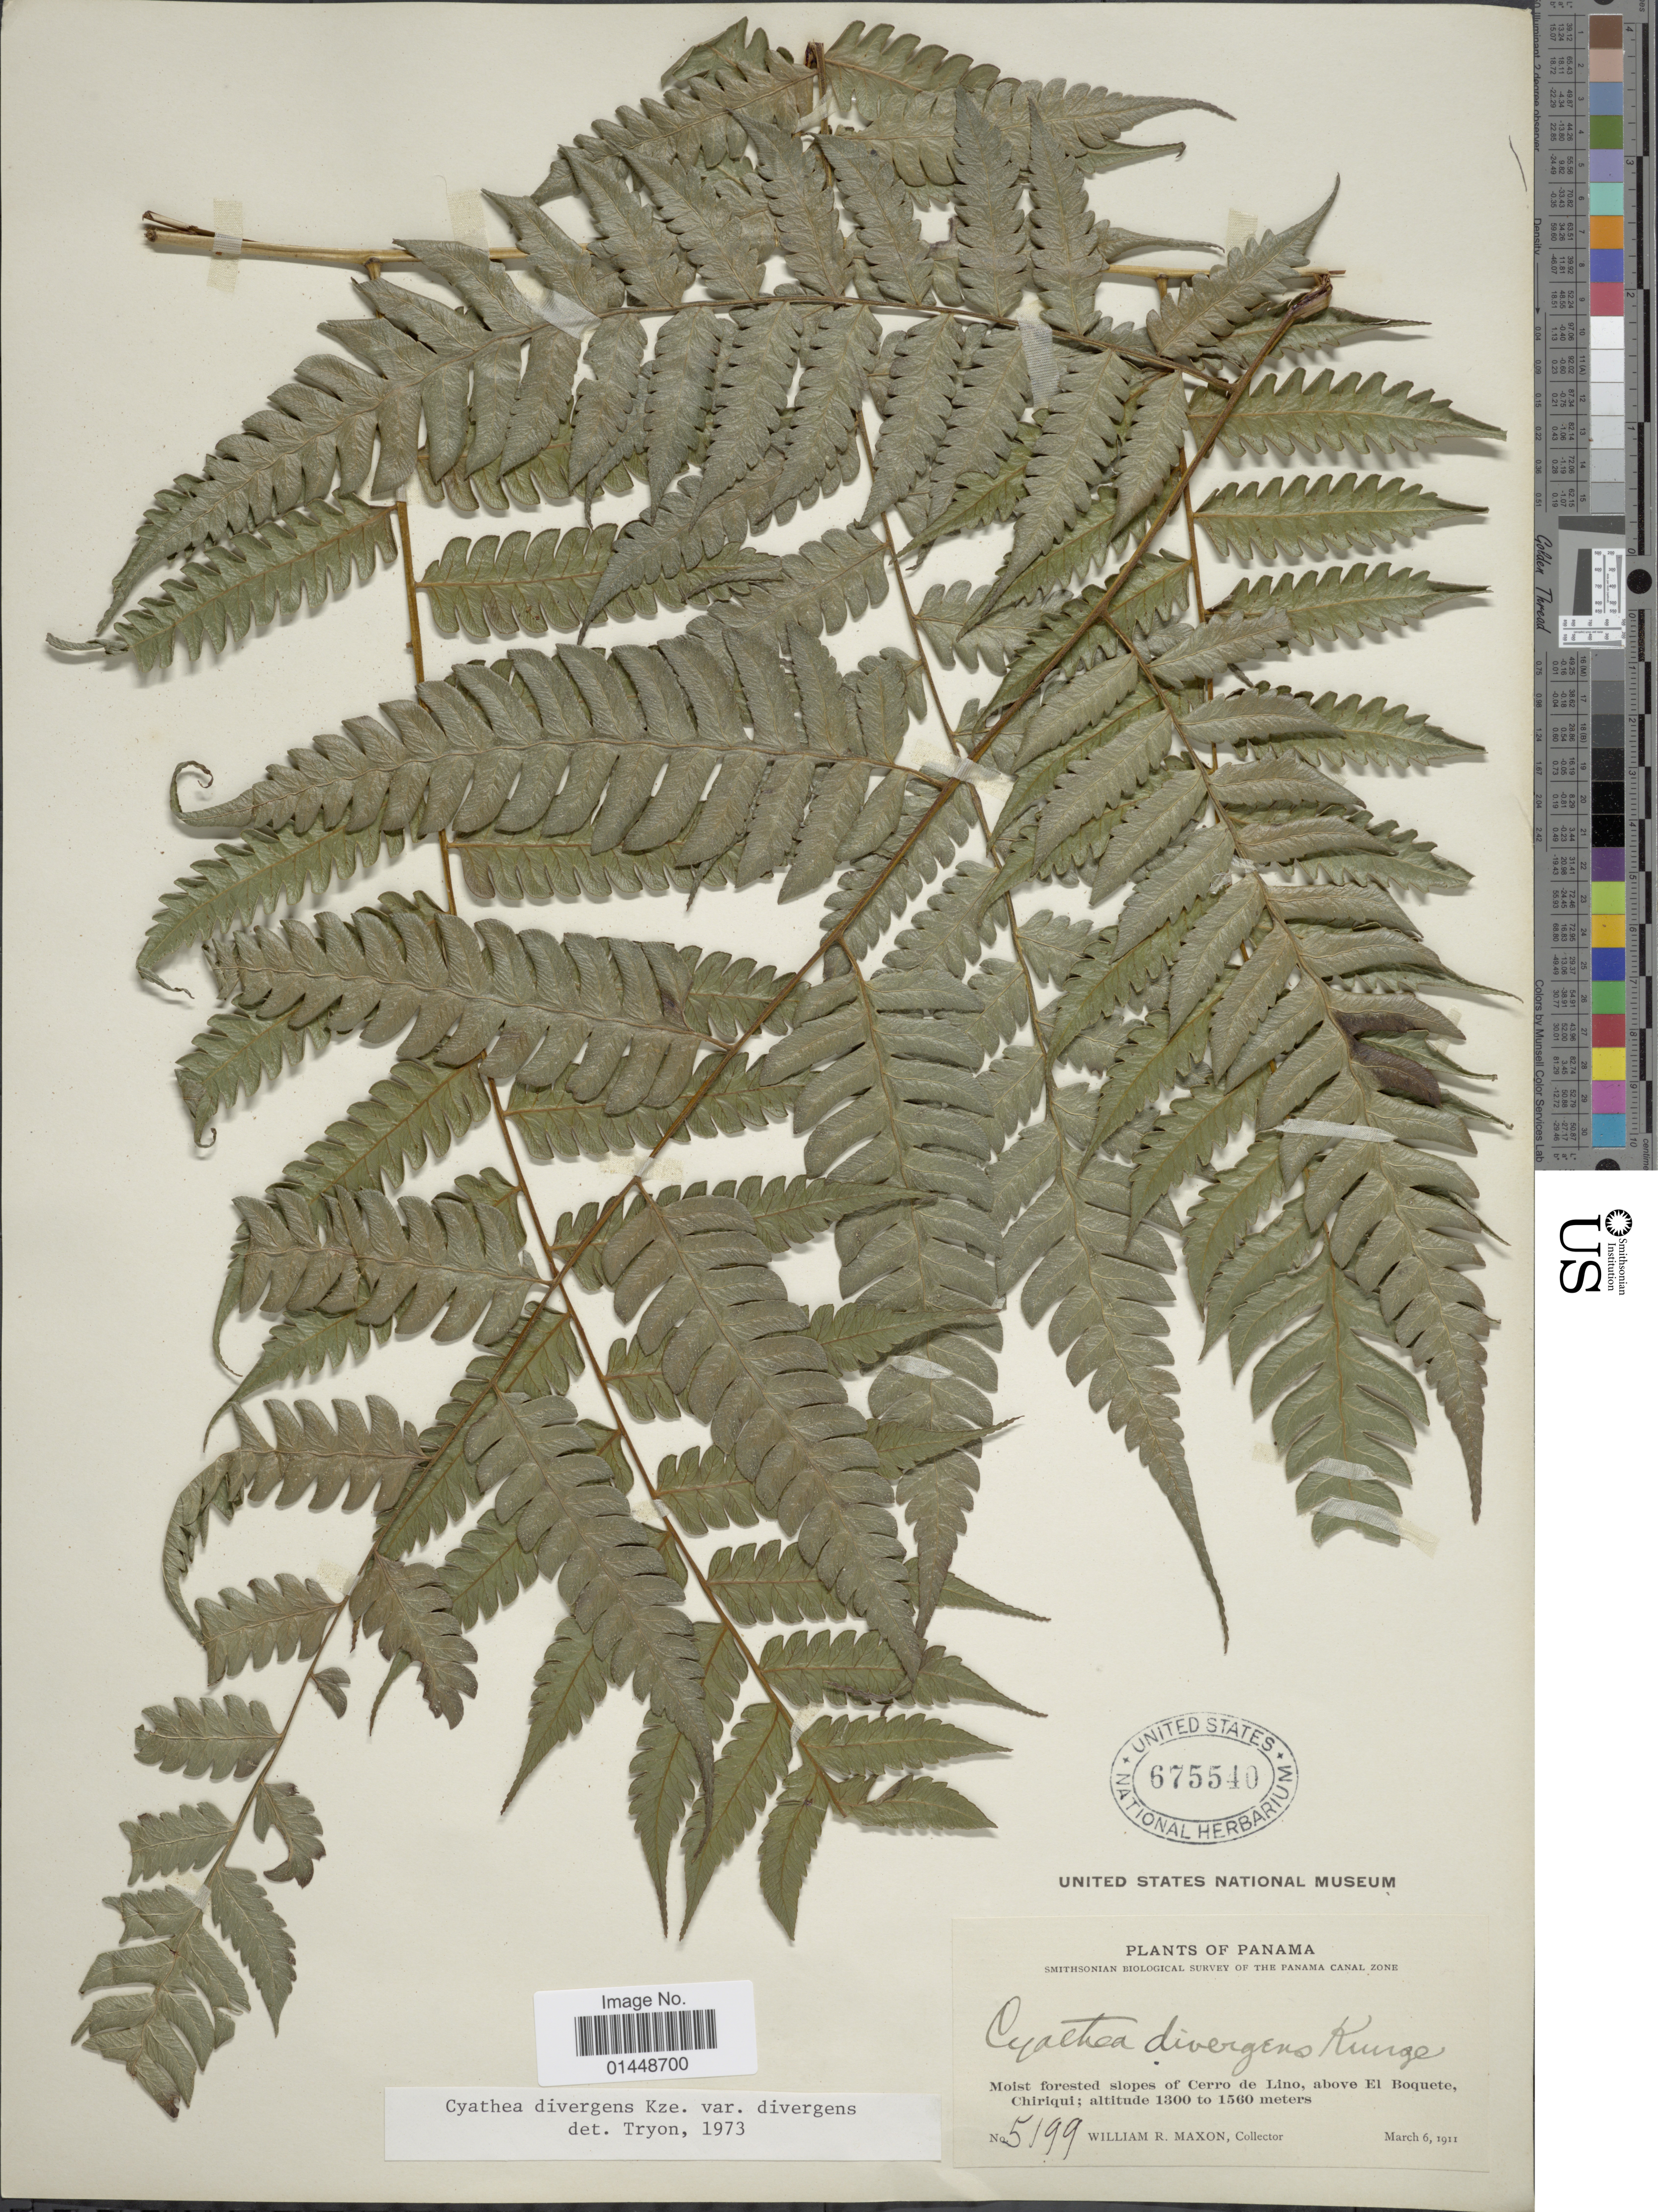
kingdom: Plantae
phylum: Tracheophyta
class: Polypodiopsida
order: Cyatheales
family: Cyatheaceae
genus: Cyathea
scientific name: Cyathea divergens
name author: Kunze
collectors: W. R. Maxon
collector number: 5199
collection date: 1911-03-06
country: Panama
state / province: Chiriqui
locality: Moist forested slopes of Cerro de Lino, above El Boquete, Chiriqui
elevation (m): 1300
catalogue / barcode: US 675540